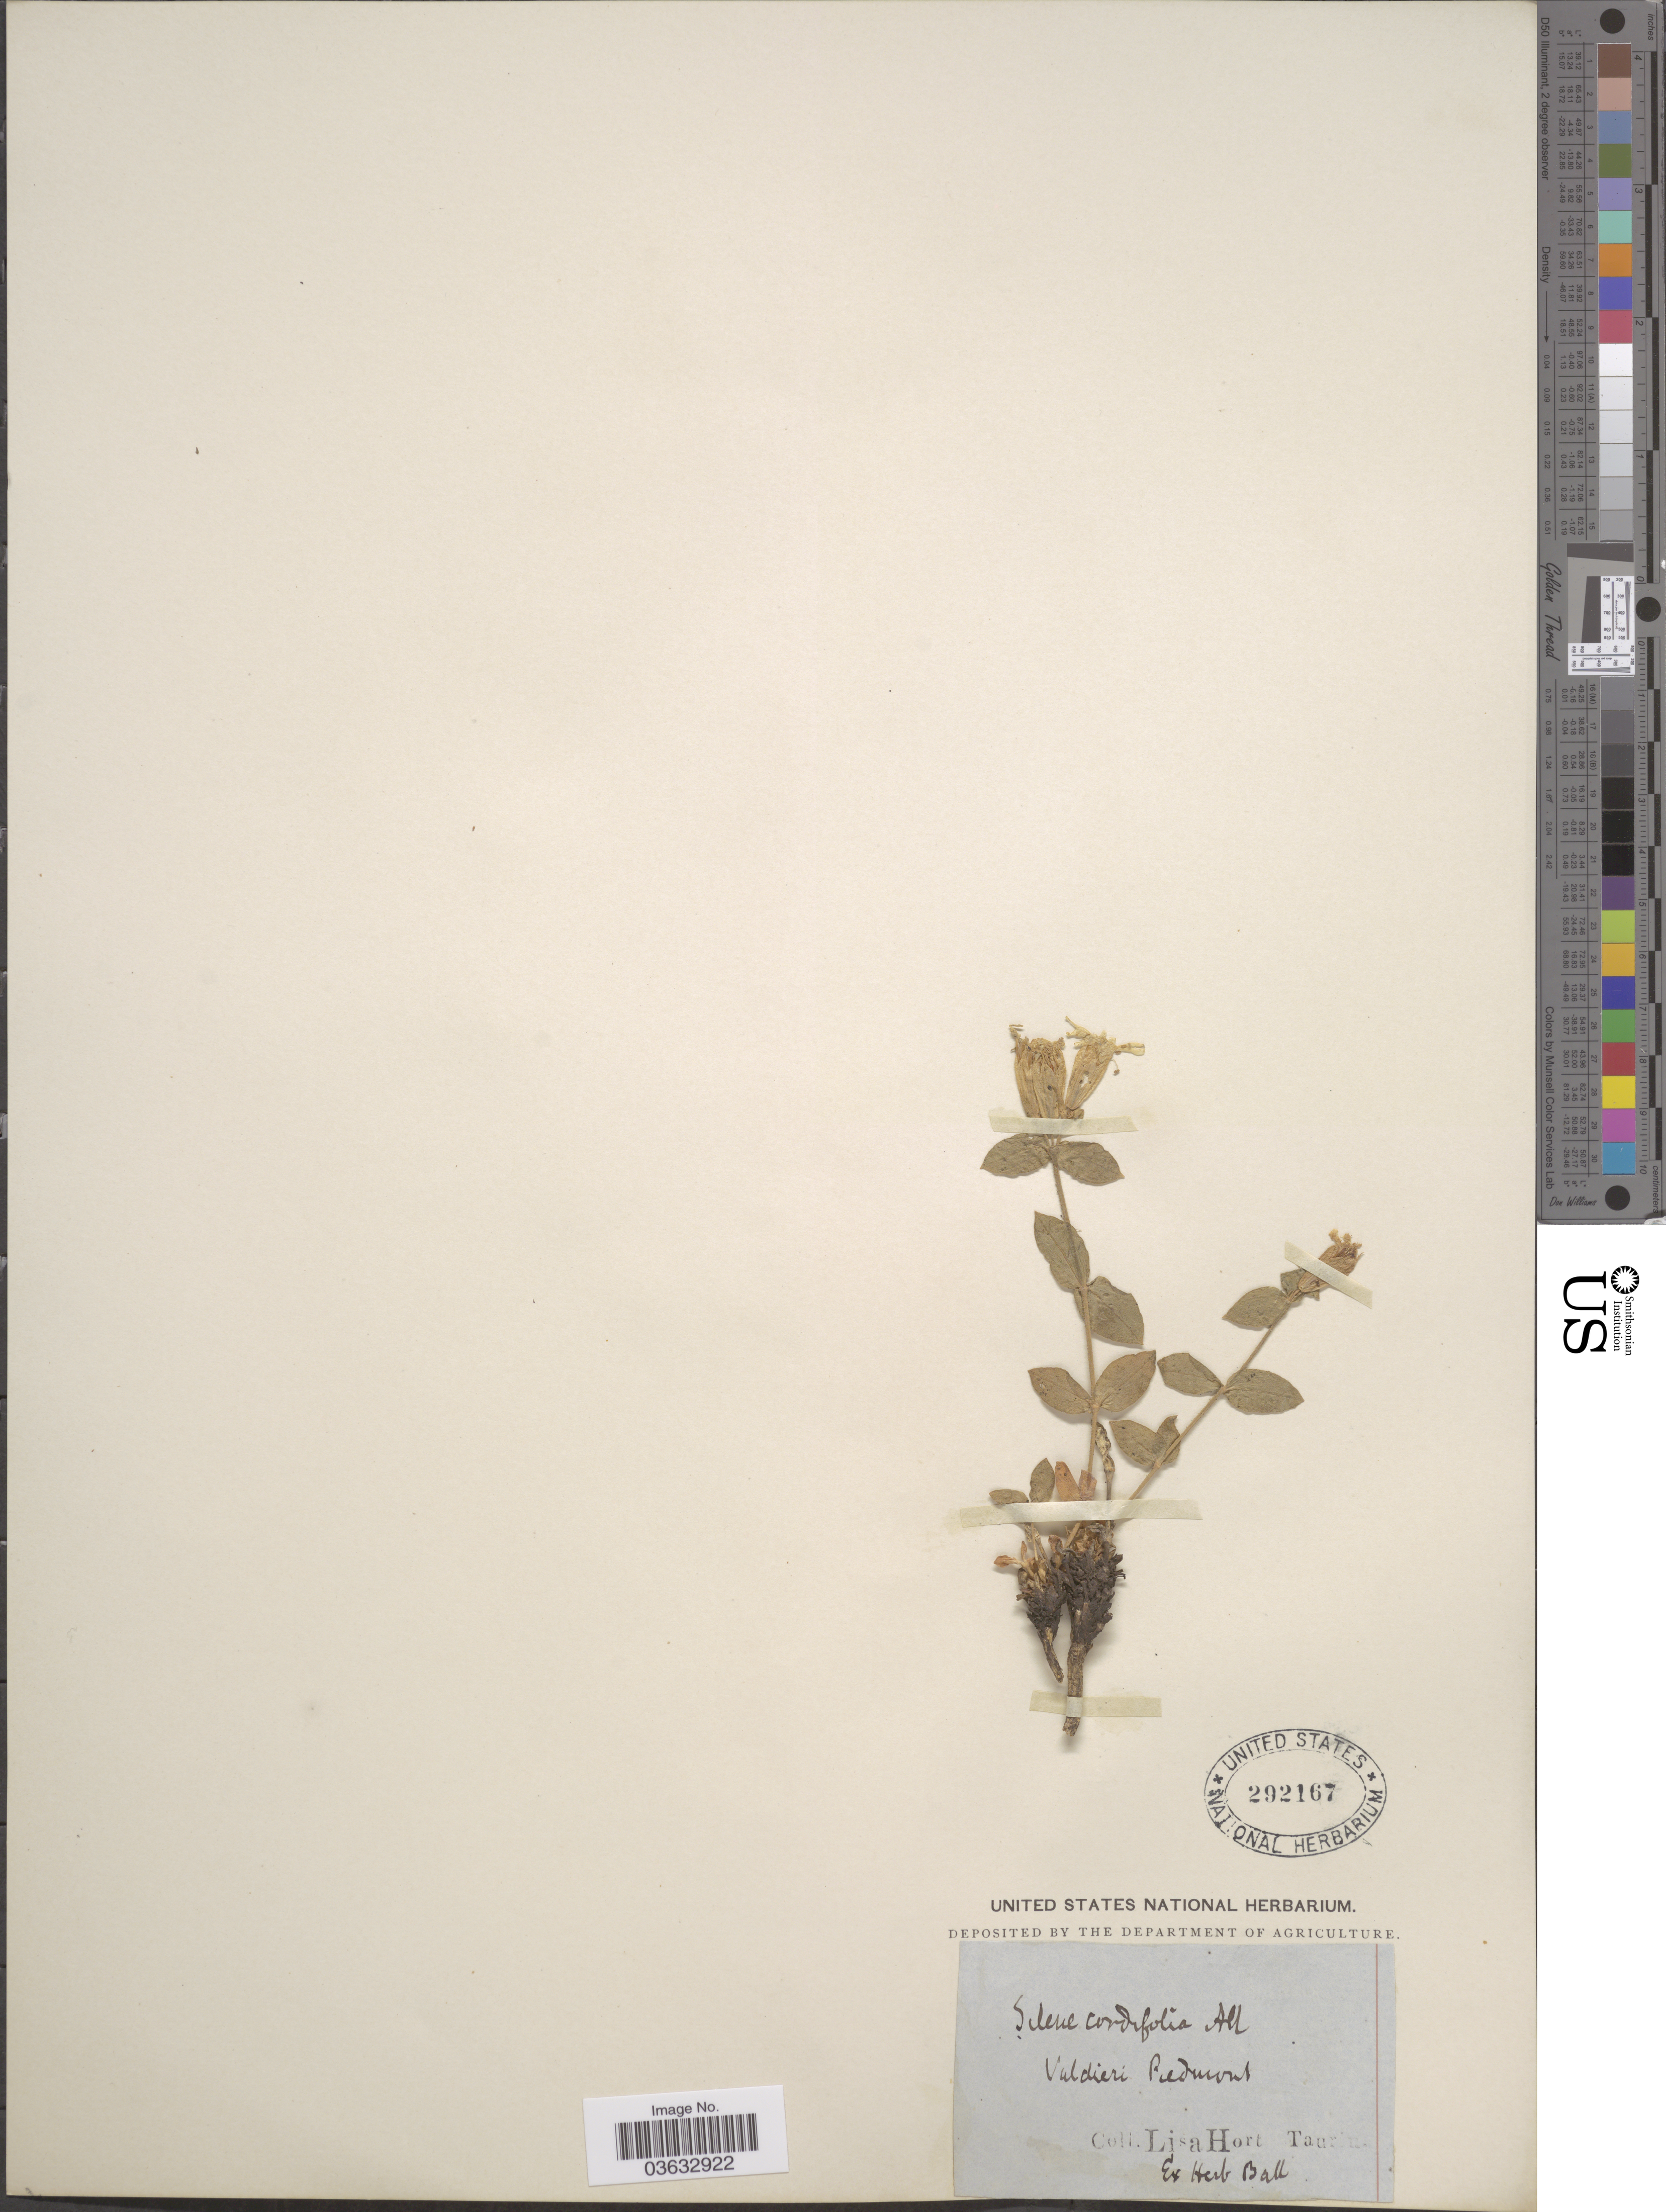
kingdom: Plantae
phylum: Tracheophyta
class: Magnoliopsida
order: Caryophyllales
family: Caryophyllaceae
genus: Silene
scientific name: Silene cordifolia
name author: All.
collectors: L. Hort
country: Italy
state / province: Piedmont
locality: Valdivi Piedmont.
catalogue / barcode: US 292167